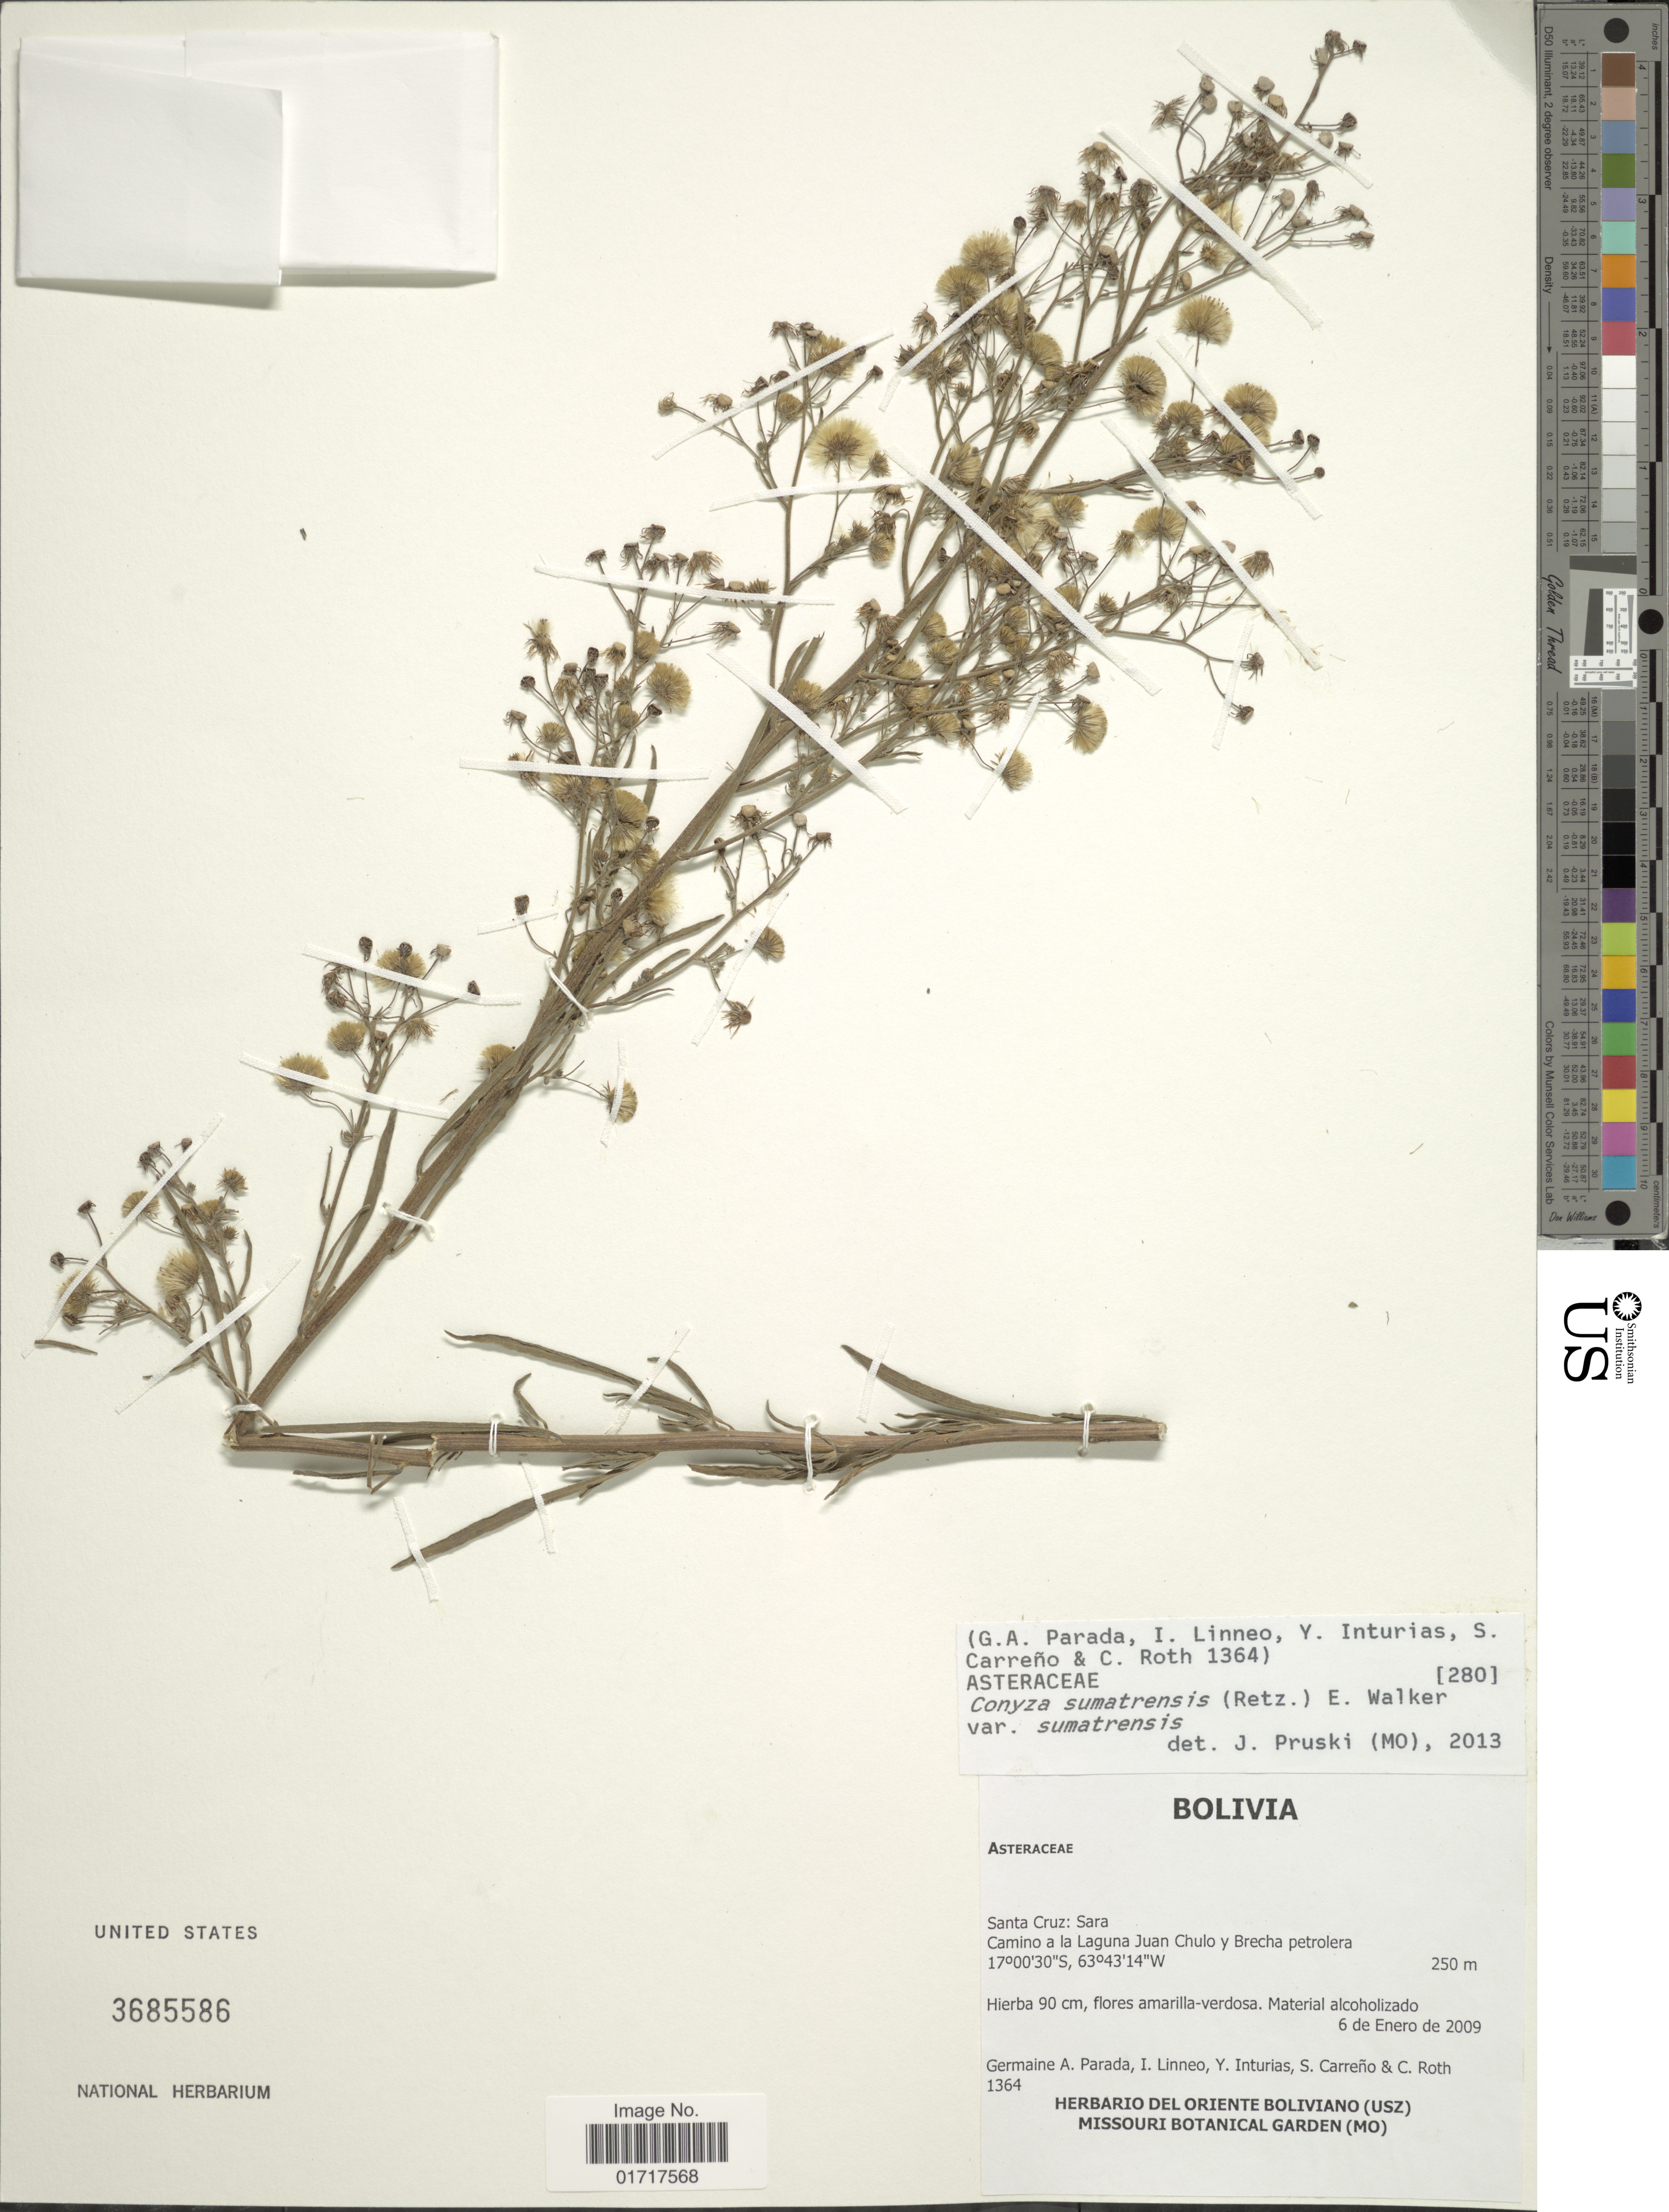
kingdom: Plantae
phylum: Tracheophyta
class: Magnoliopsida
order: Asterales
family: Asteraceae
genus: Conyza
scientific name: Conyza sumatrensis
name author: (Retz.) E. Walker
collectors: G. Parada, I. Linneo, Y. Inturias, S. Carreno & C. Roth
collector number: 1364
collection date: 2009-01-06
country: Bolivia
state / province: Santa Cruz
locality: Santa Cruz: Sara. Camino a la Laguna Juan Chulo y Brecha pertrolea.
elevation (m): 250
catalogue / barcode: US 3685586